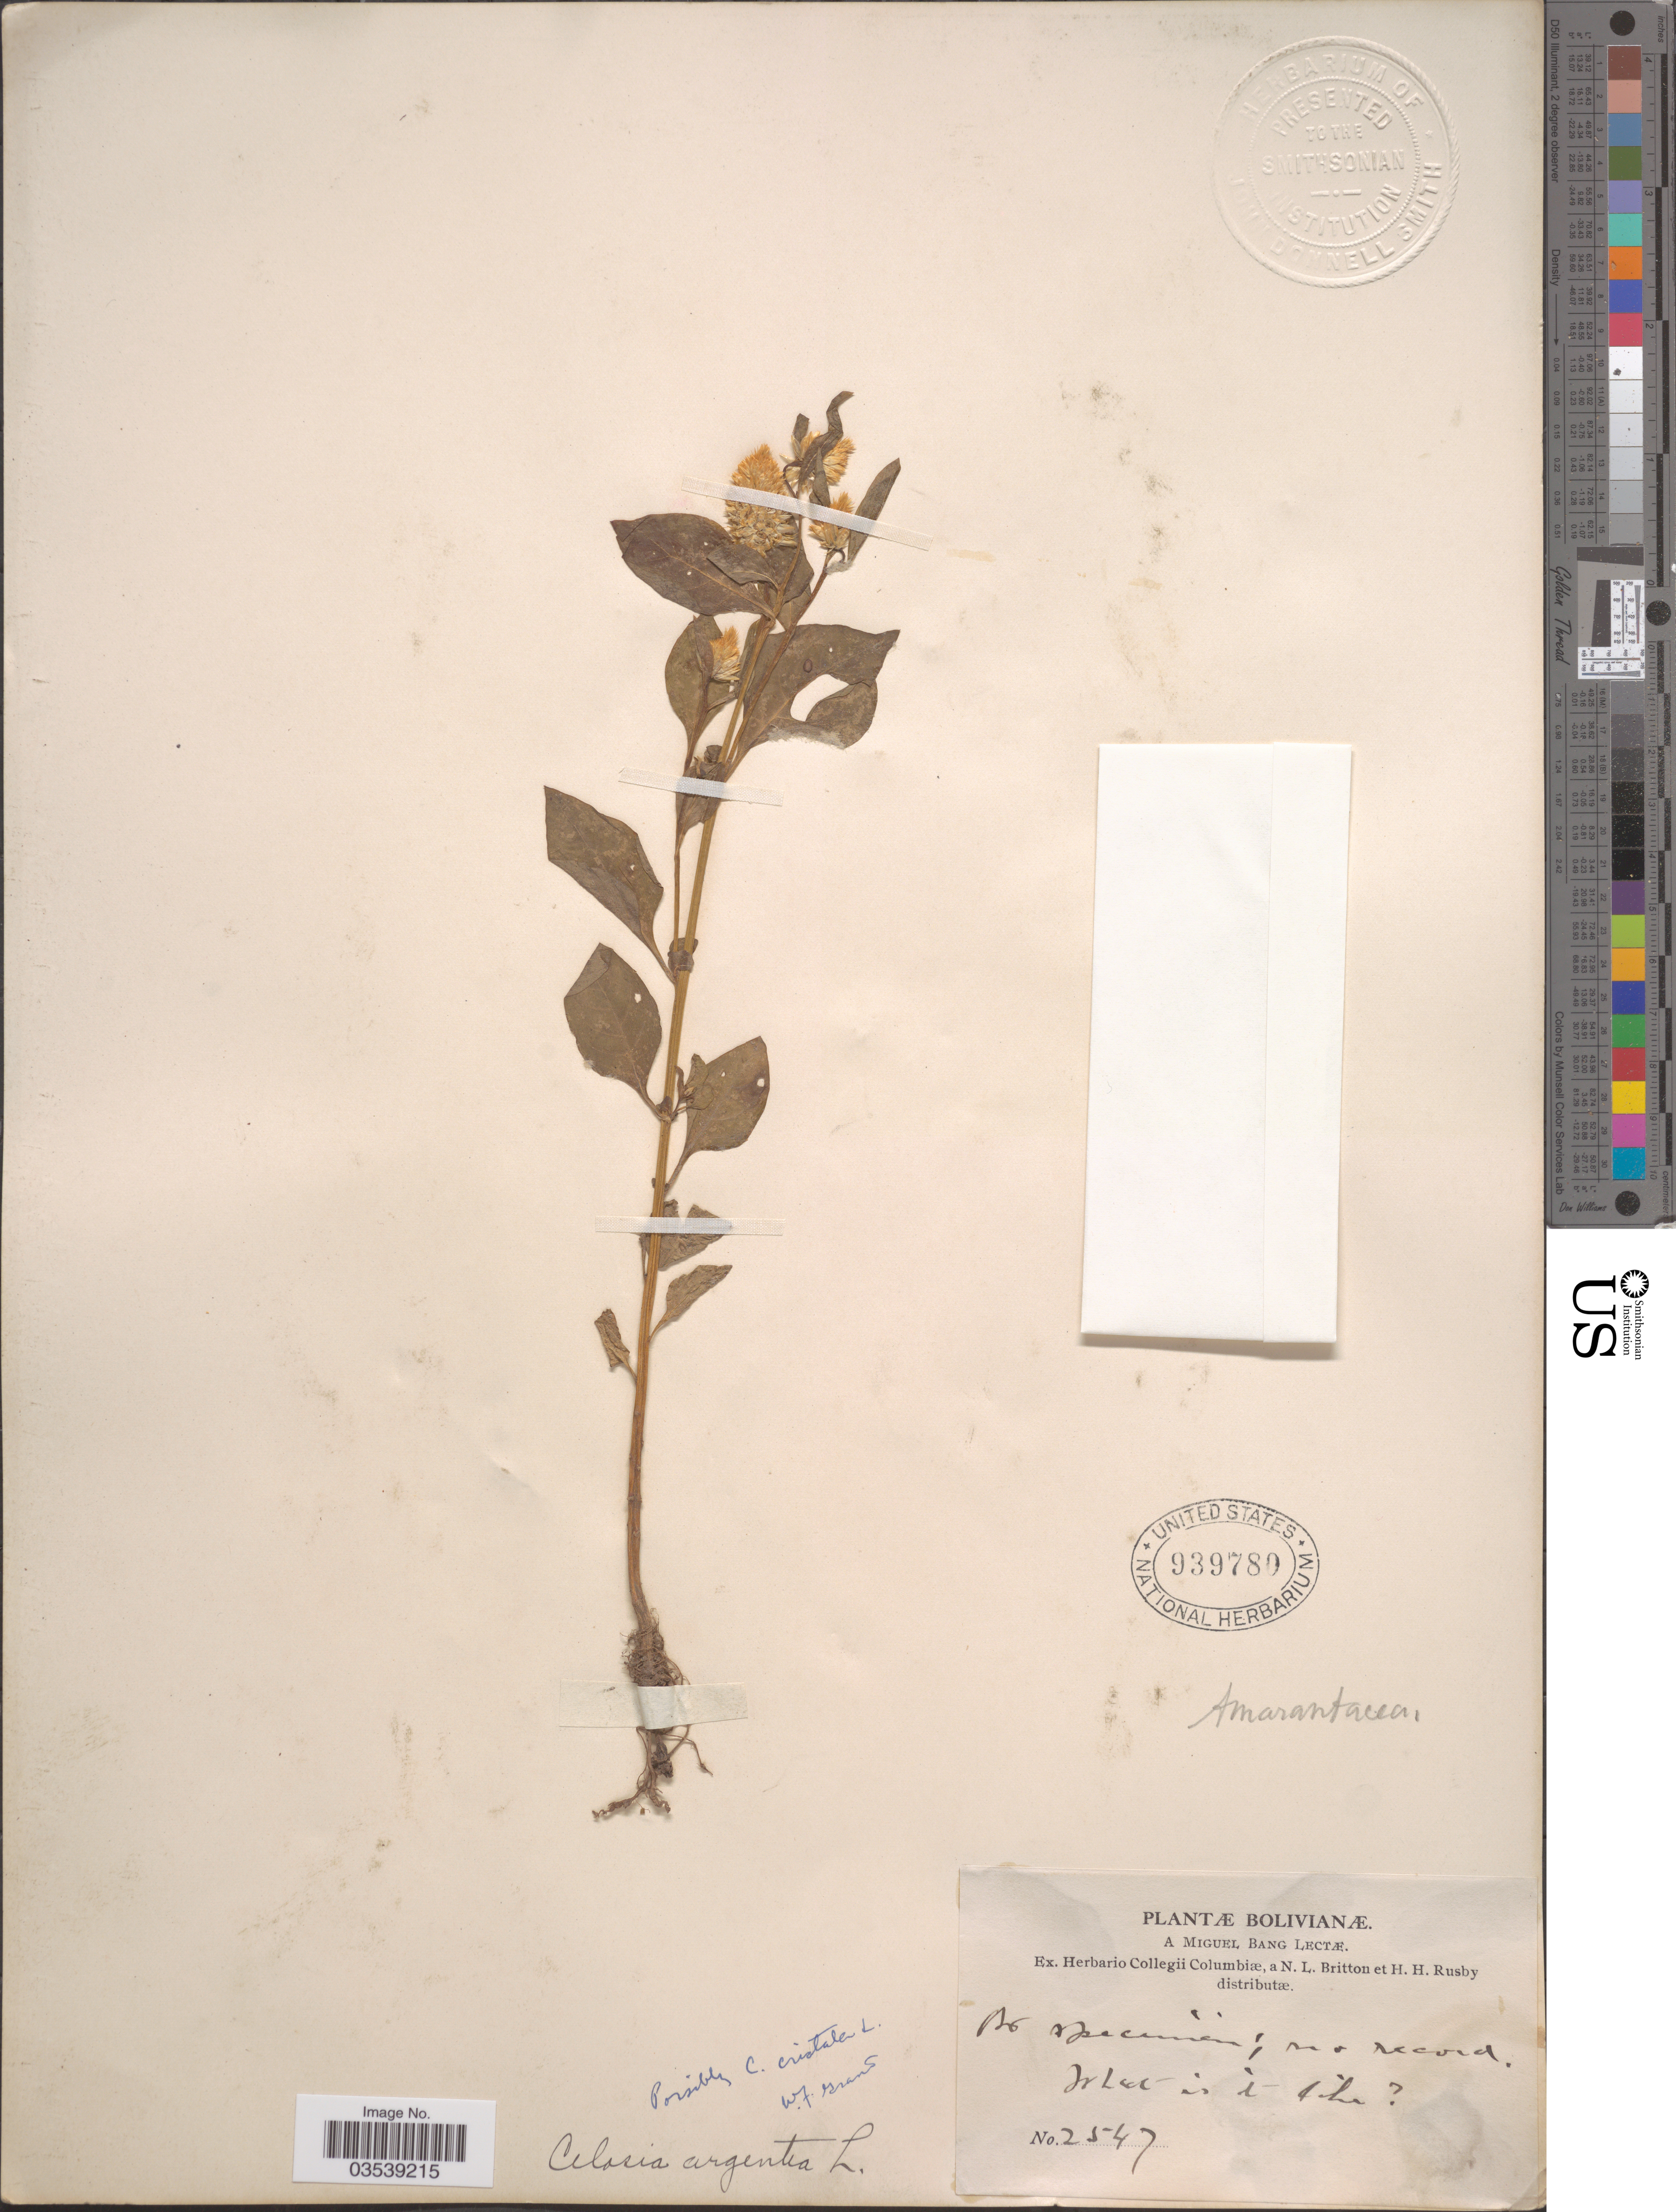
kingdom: Plantae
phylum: Tracheophyta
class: Magnoliopsida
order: Caryophyllales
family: Amaranthaceae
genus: Celosia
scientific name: Celosia argentea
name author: L.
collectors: M. Bang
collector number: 2547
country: Bolivia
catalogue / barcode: US 939780